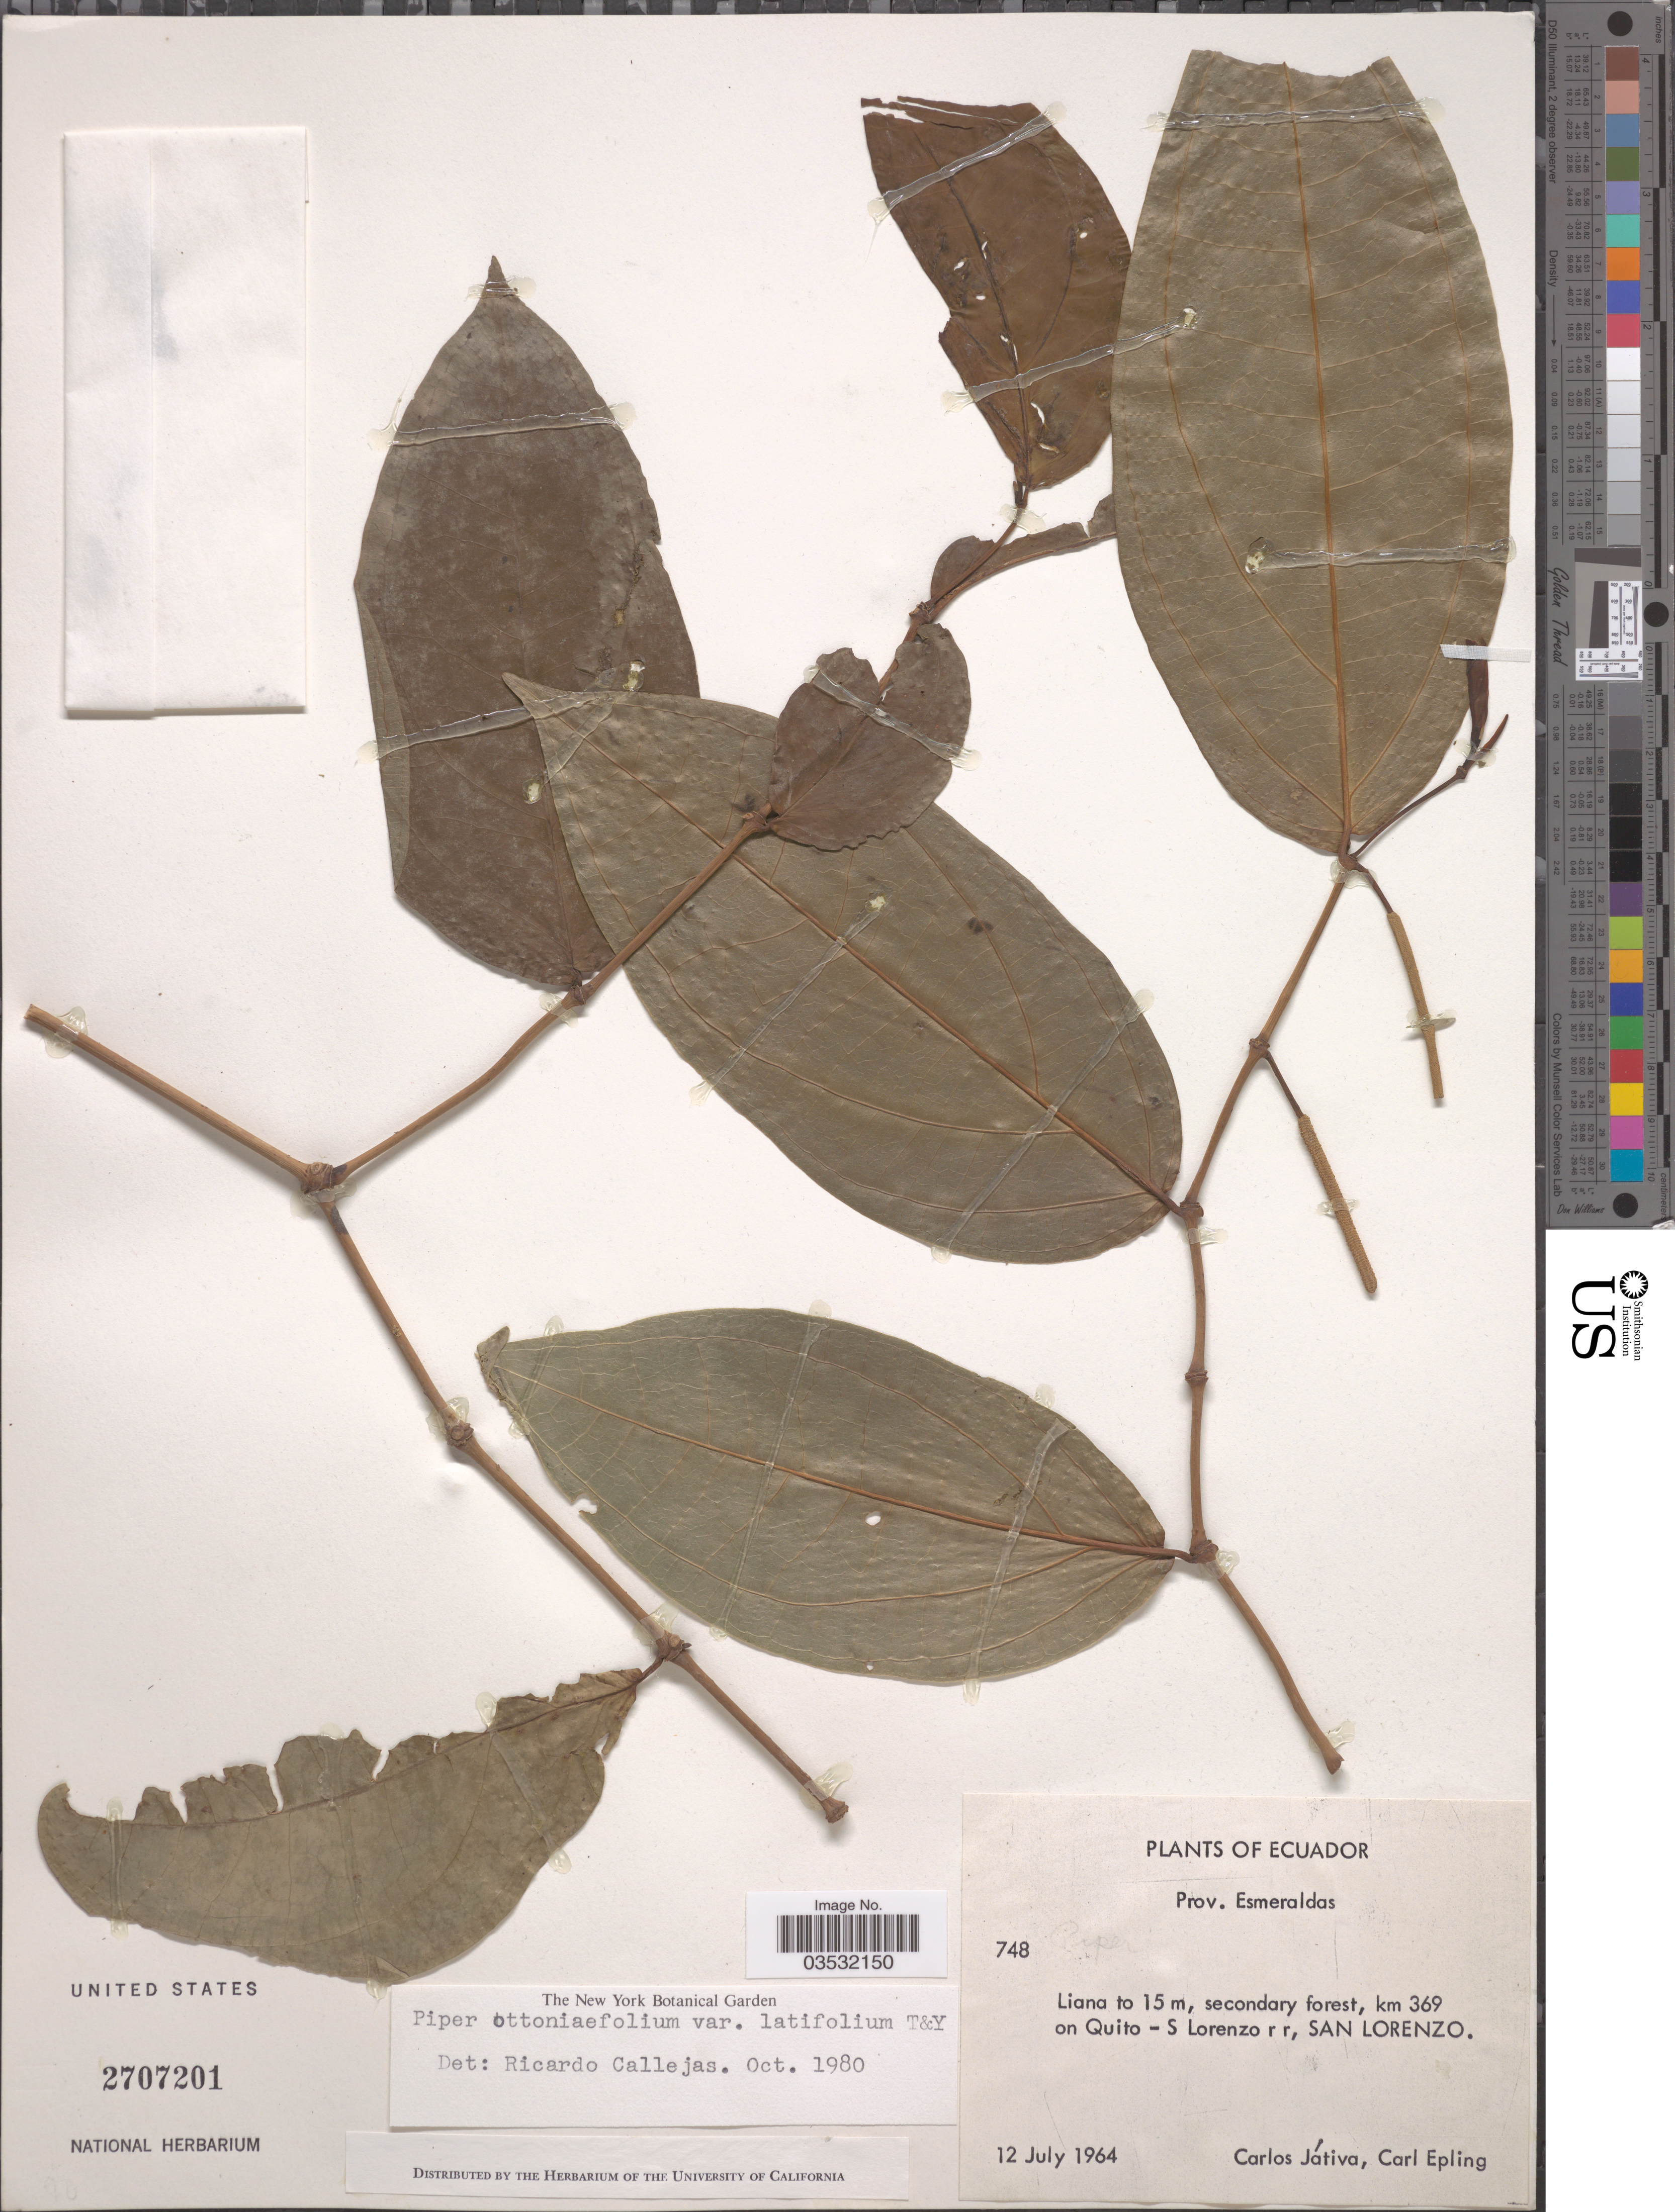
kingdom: Plantae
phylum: Tracheophyta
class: Magnoliopsida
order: Piperales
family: Piperaceae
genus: Piper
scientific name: Piper ottoniifolium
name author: C. DC.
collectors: C. D. Játiva & C. C. Epling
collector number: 748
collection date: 1964-07-12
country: Ecuador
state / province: Esmeraldas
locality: Km 369 on Quito - S Lorenzo r r, San Lorenzo.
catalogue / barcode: US 2707201